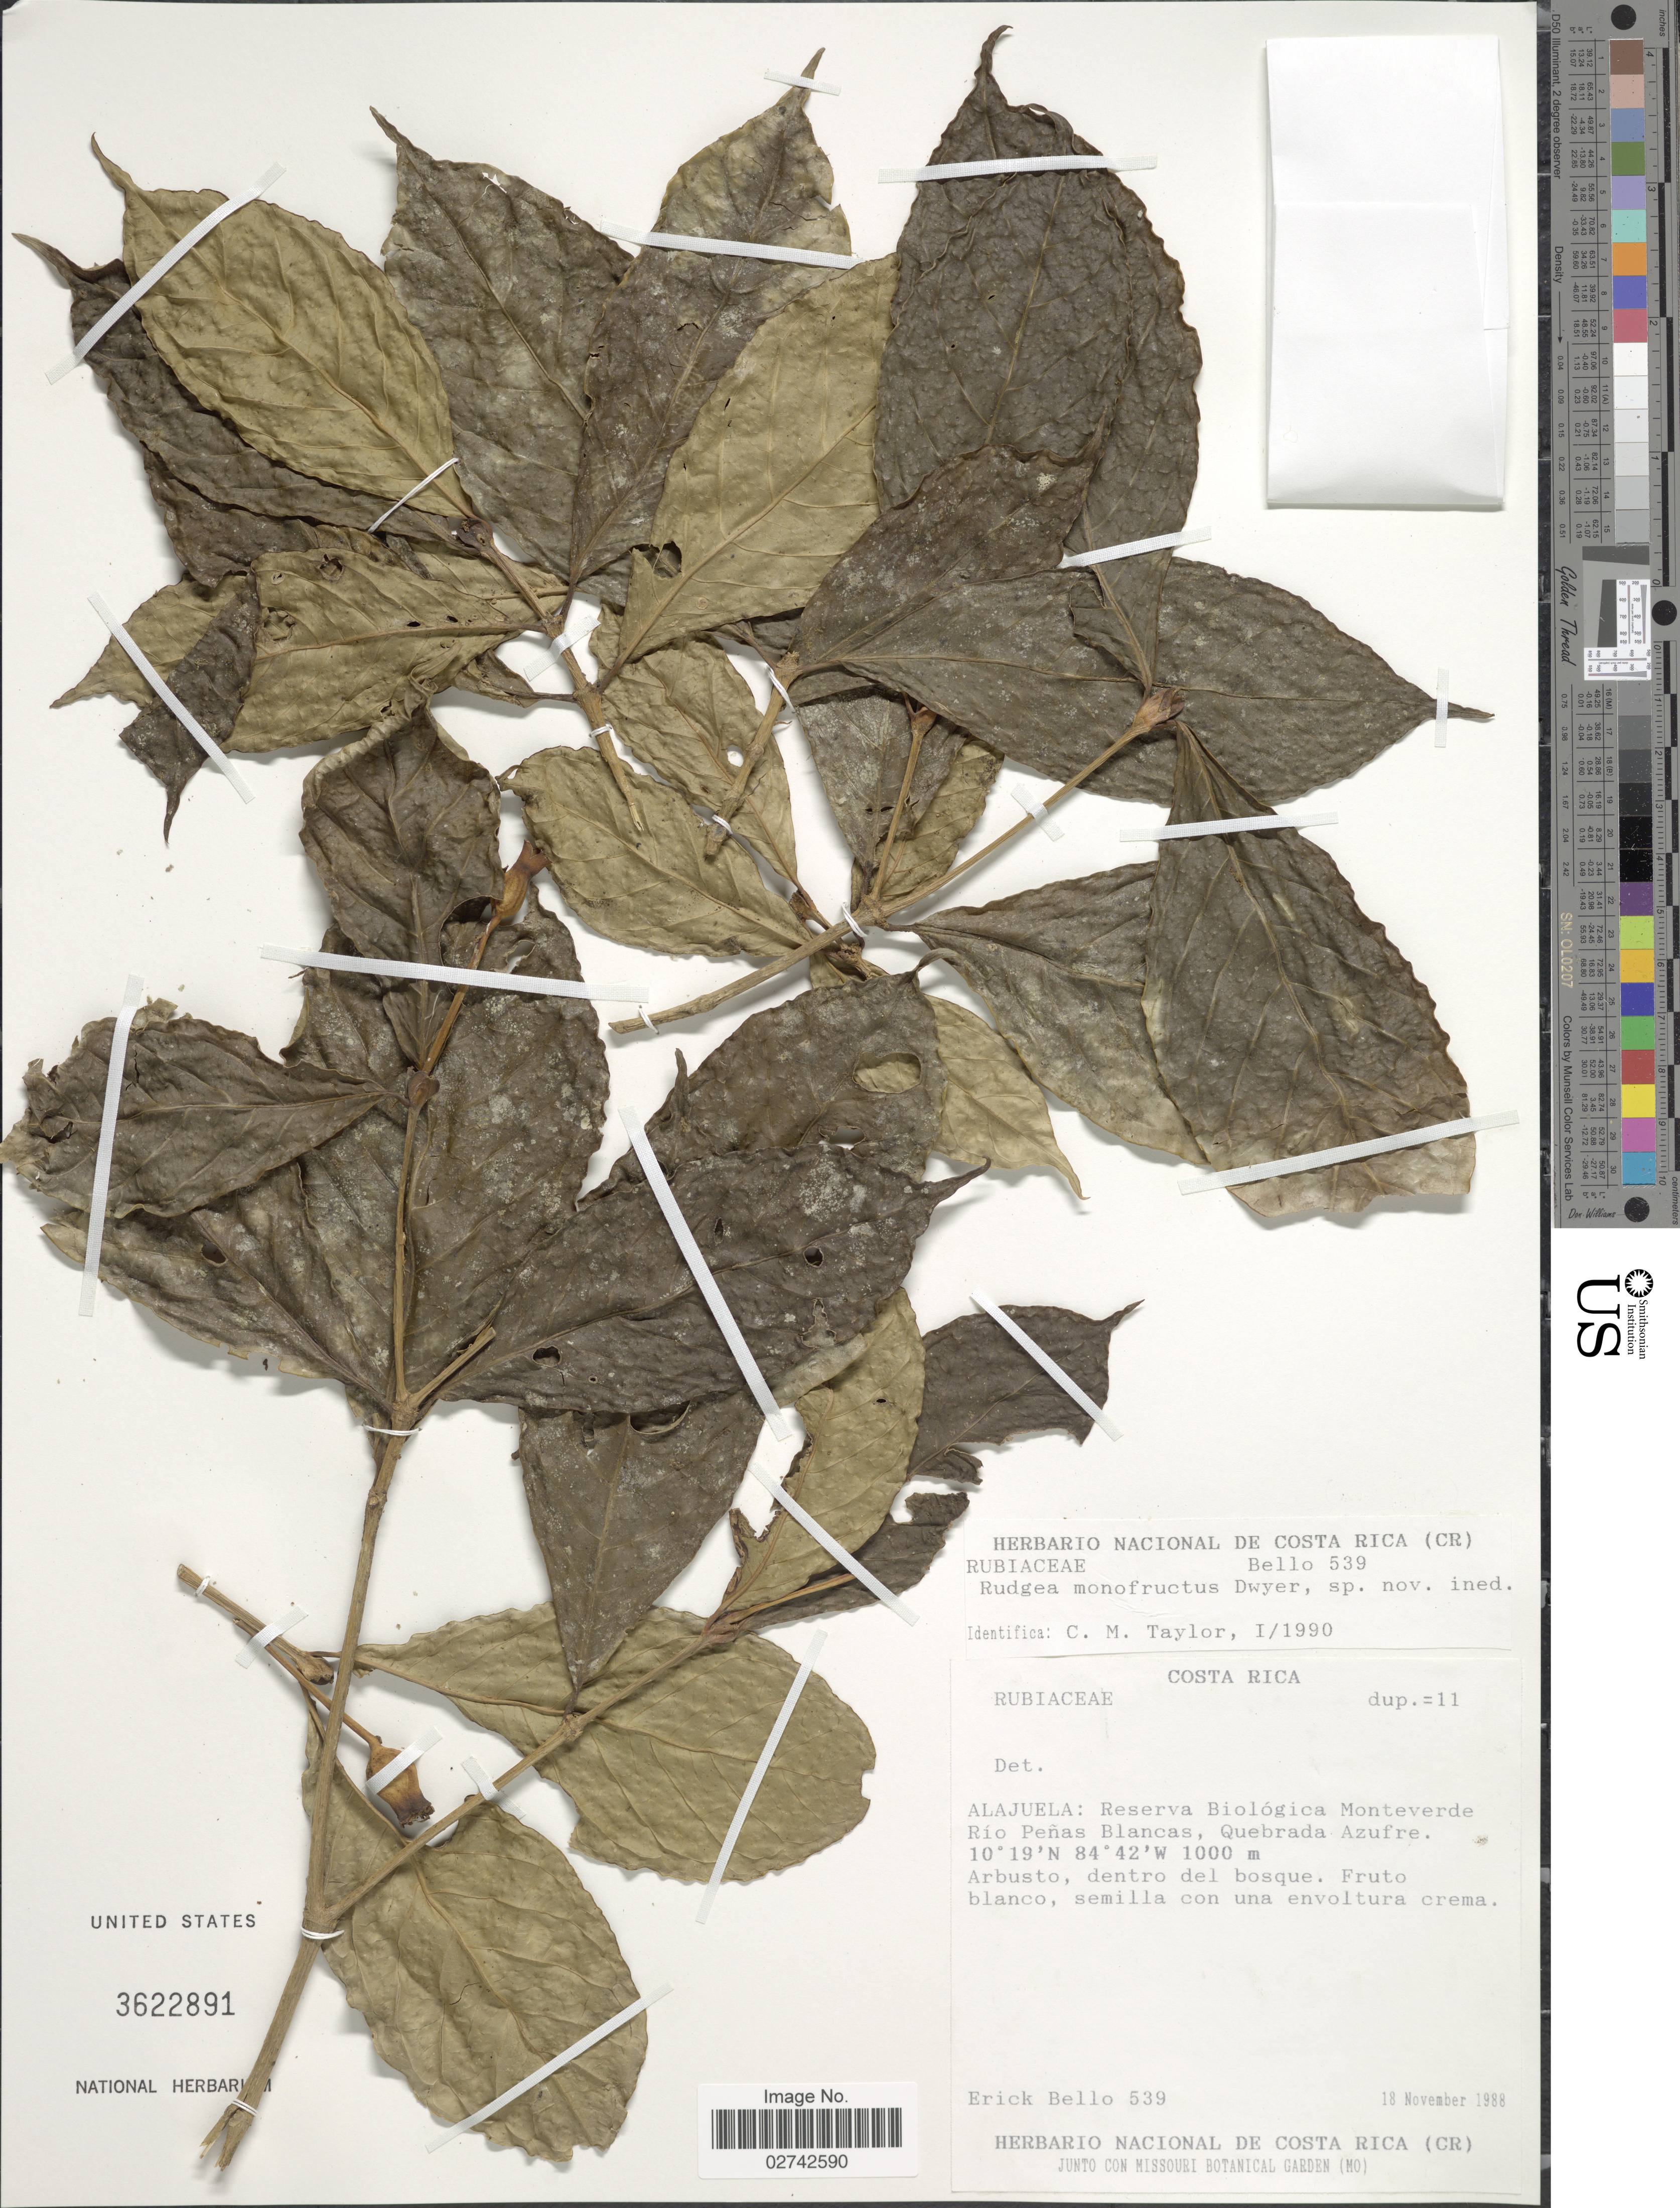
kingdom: Plantae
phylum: Tracheophyta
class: Magnoliopsida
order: Gentianales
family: Rubiaceae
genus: Rudgea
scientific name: Rudgea monofructus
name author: Gómez-Laur. & Dwyer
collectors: E. Bello C.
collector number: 539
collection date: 1988-11-18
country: Costa Rica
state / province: Alajuela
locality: Alajuela: Reserva Biologica Monteverde Rio Penas Blancas, Quebrada Azufre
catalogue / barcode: US 3622891